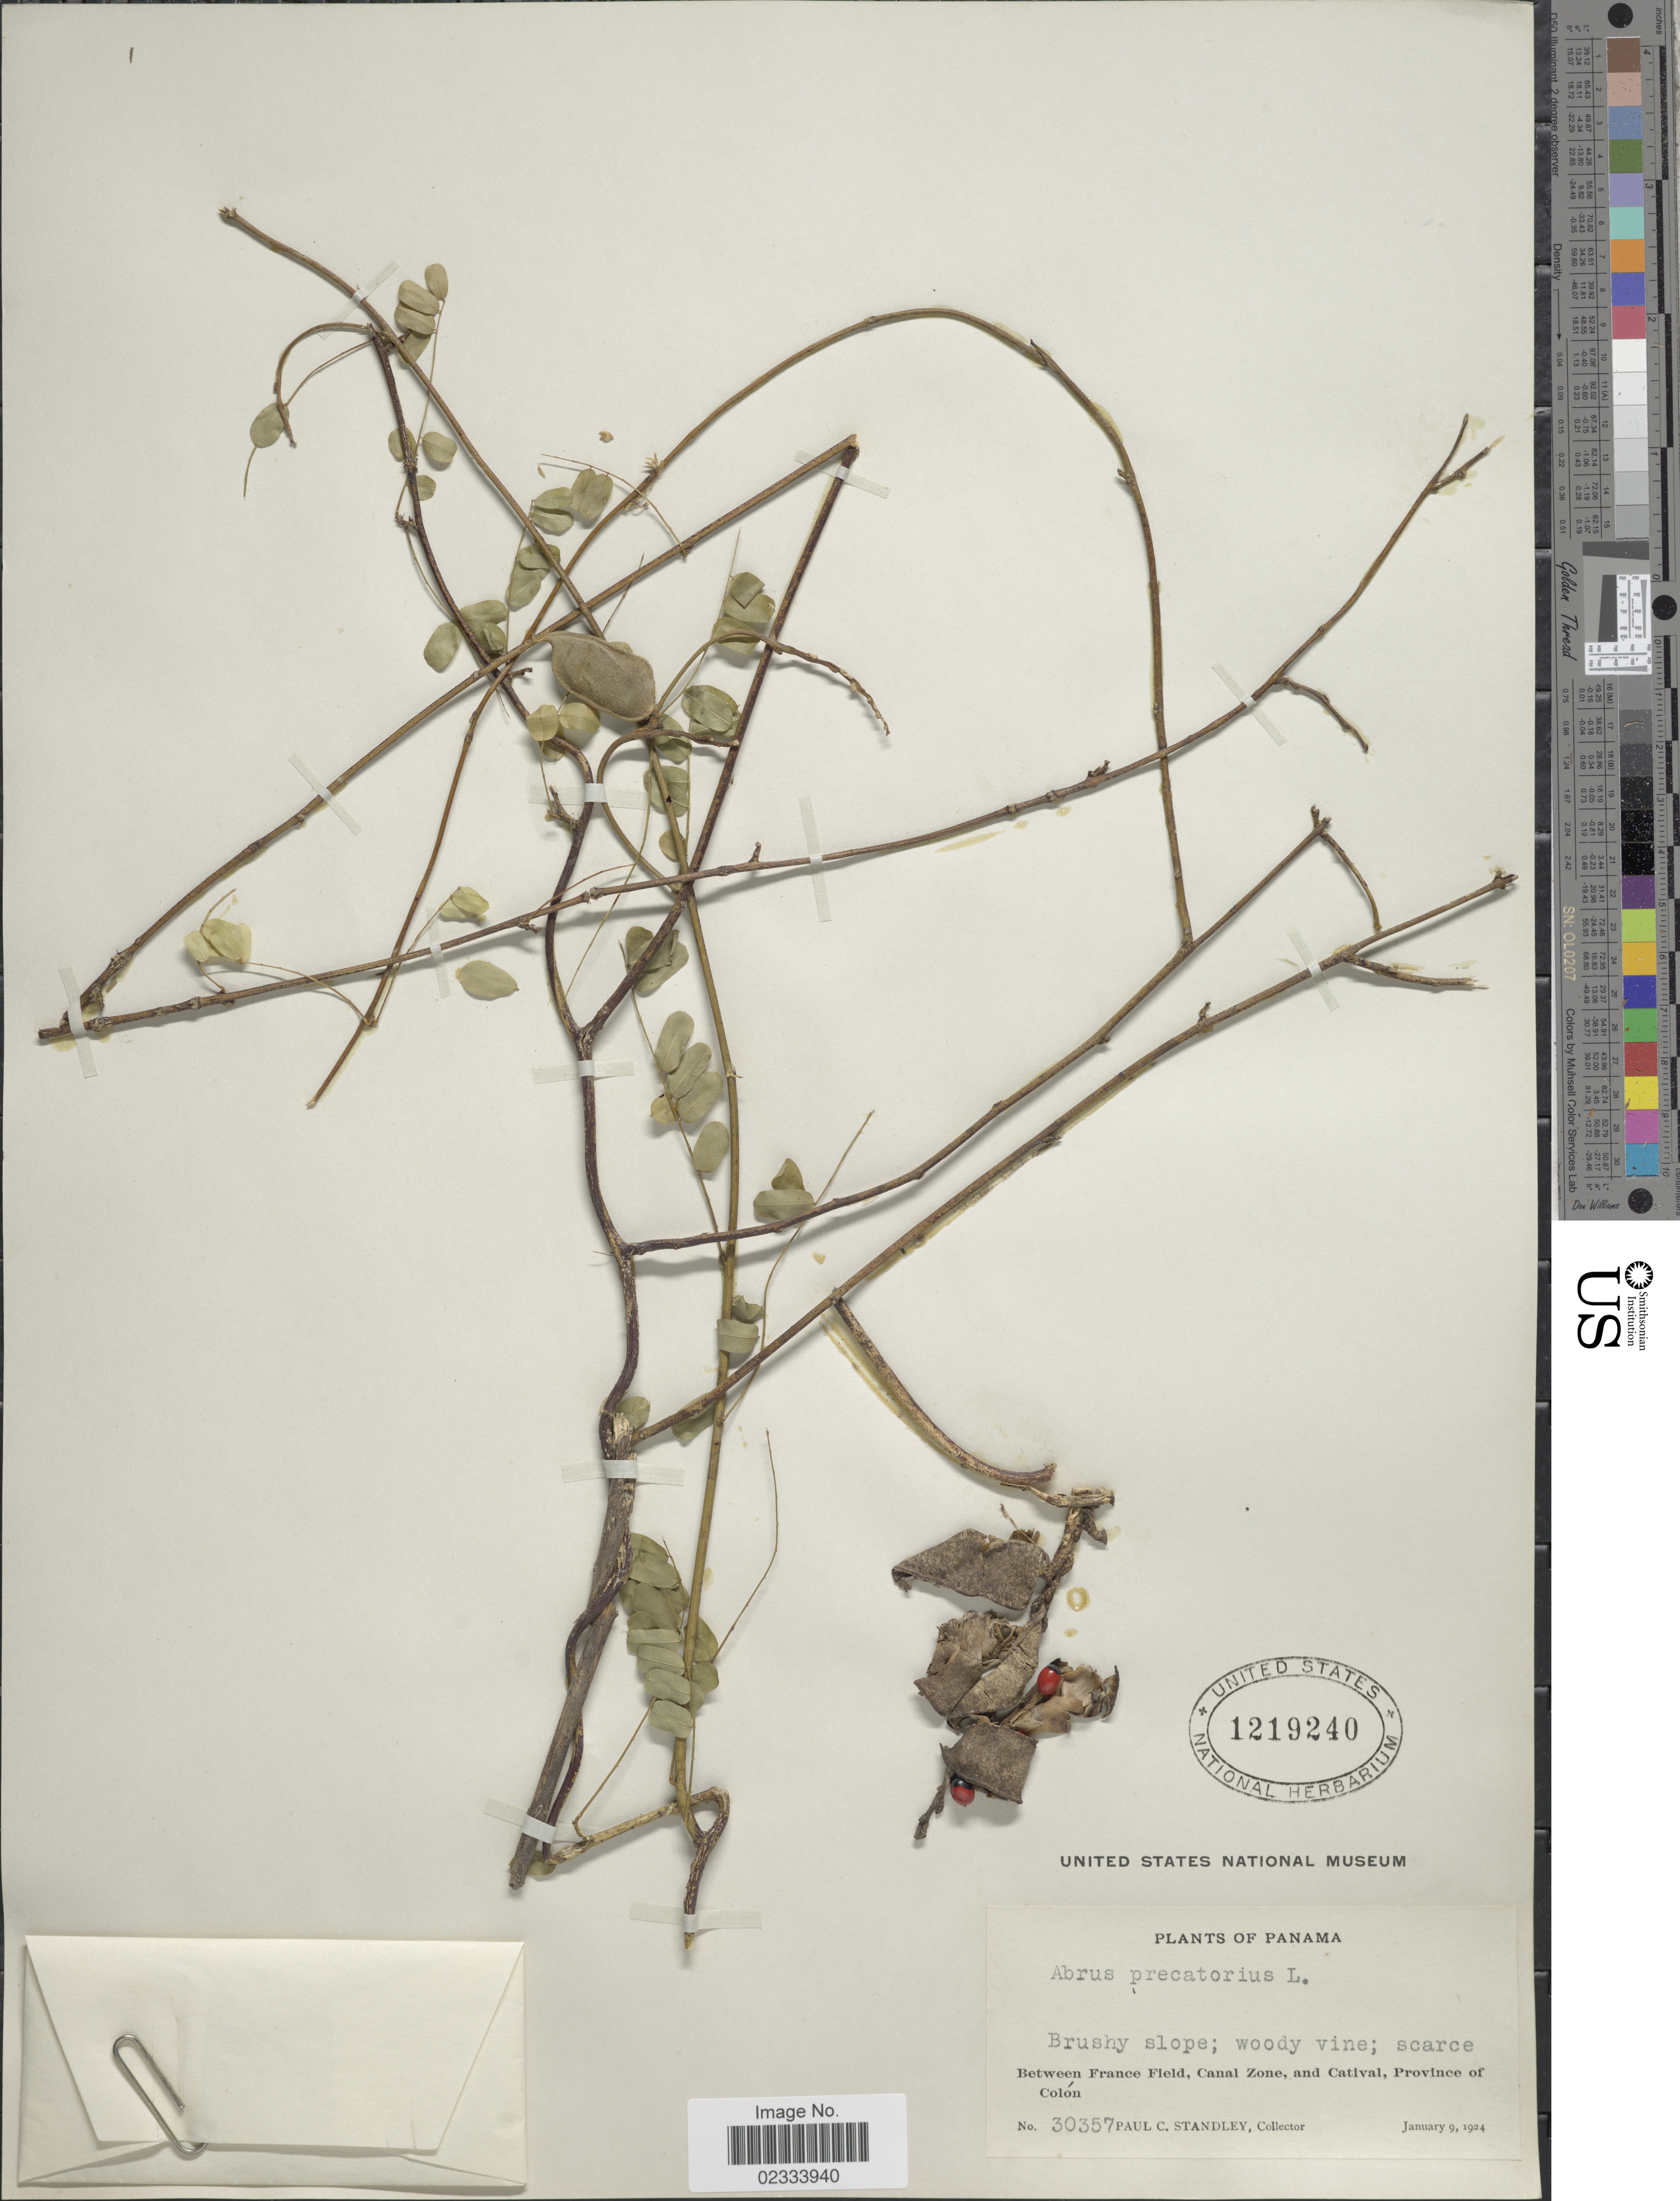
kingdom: Plantae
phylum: Tracheophyta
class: Magnoliopsida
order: Fabales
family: Fabaceae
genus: Abrus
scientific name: Abrus precatorius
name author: L.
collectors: P. C. Standley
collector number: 30357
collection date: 1924-01-09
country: Panama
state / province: Colón / Panamá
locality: Between France Field, Canal Zone, and Catival, Province of Colon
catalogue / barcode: US 1219240